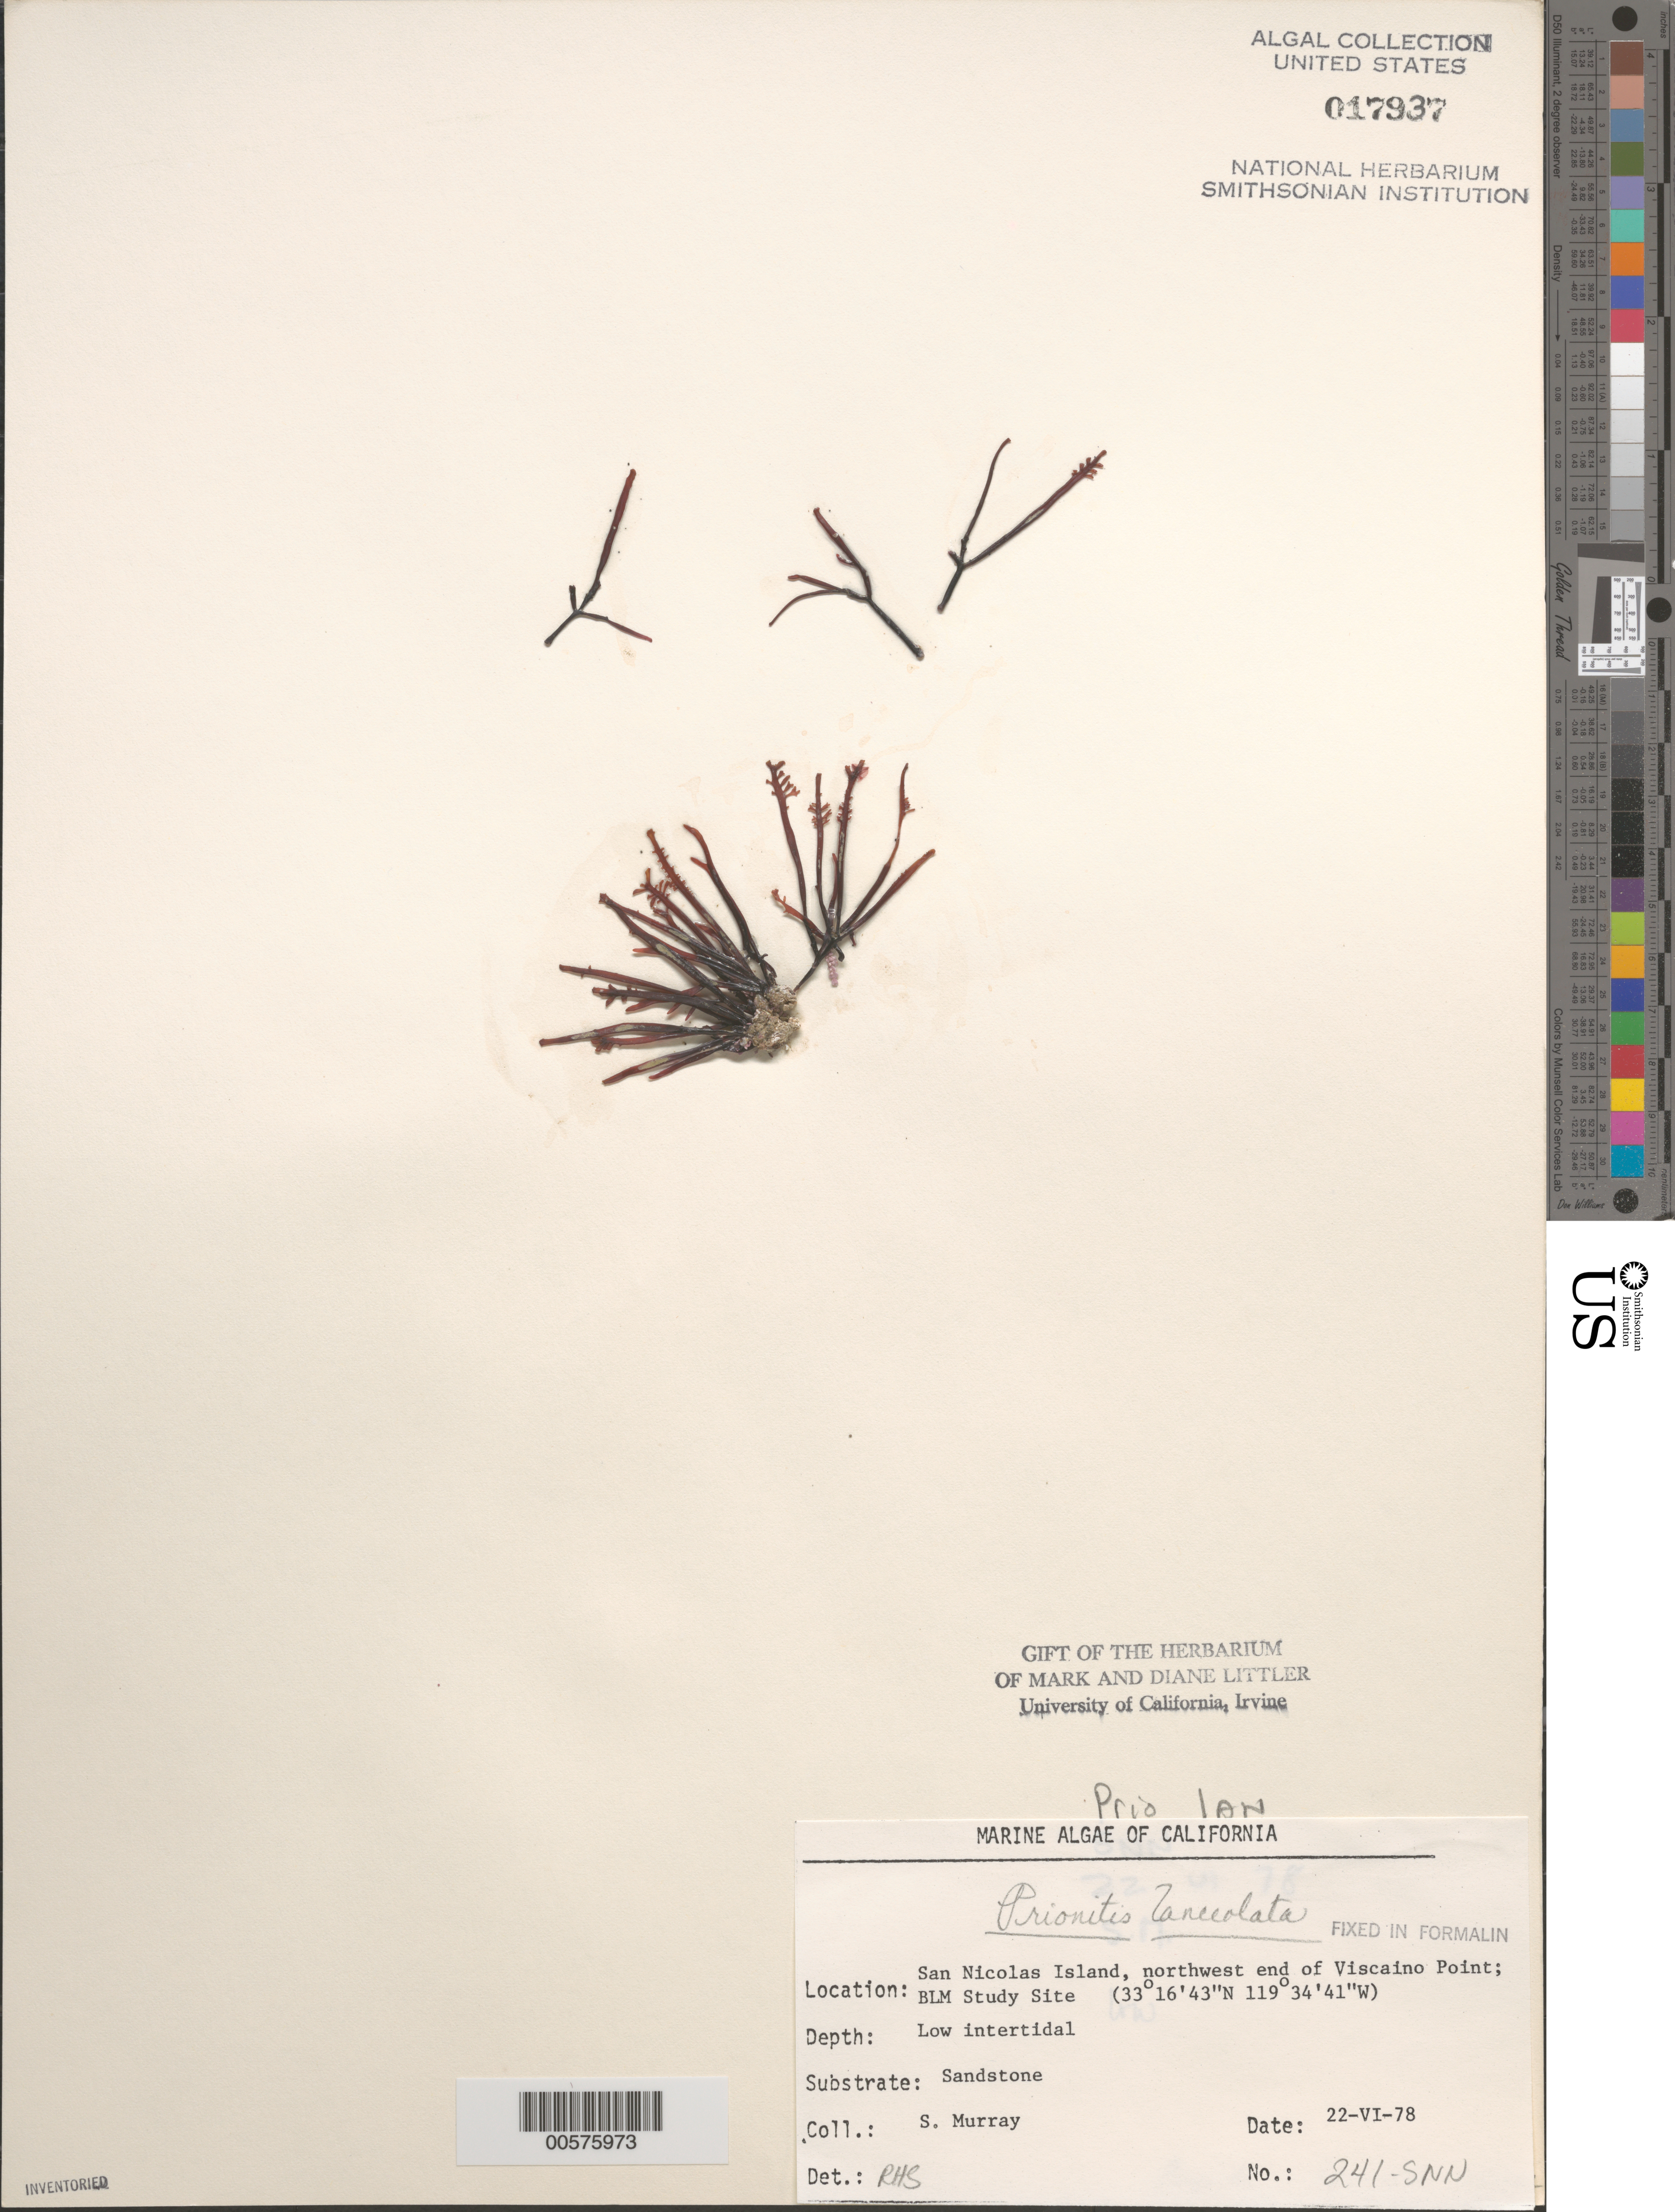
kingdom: Plantae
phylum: Rhodophyta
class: Florideophyceae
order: Cryptonemiales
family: Cryptonemiaceae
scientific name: Prionitis lanceolata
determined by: Sims, Robert H.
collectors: S. N. Murray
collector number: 241-snn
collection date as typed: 22 Jun 1978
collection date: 1978-06-22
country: United States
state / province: California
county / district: Ventura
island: San Nicolas Island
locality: Viscaino Point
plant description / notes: BLM-SOCALBIGHT Rocky Intertidal Survey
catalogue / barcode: US 17937